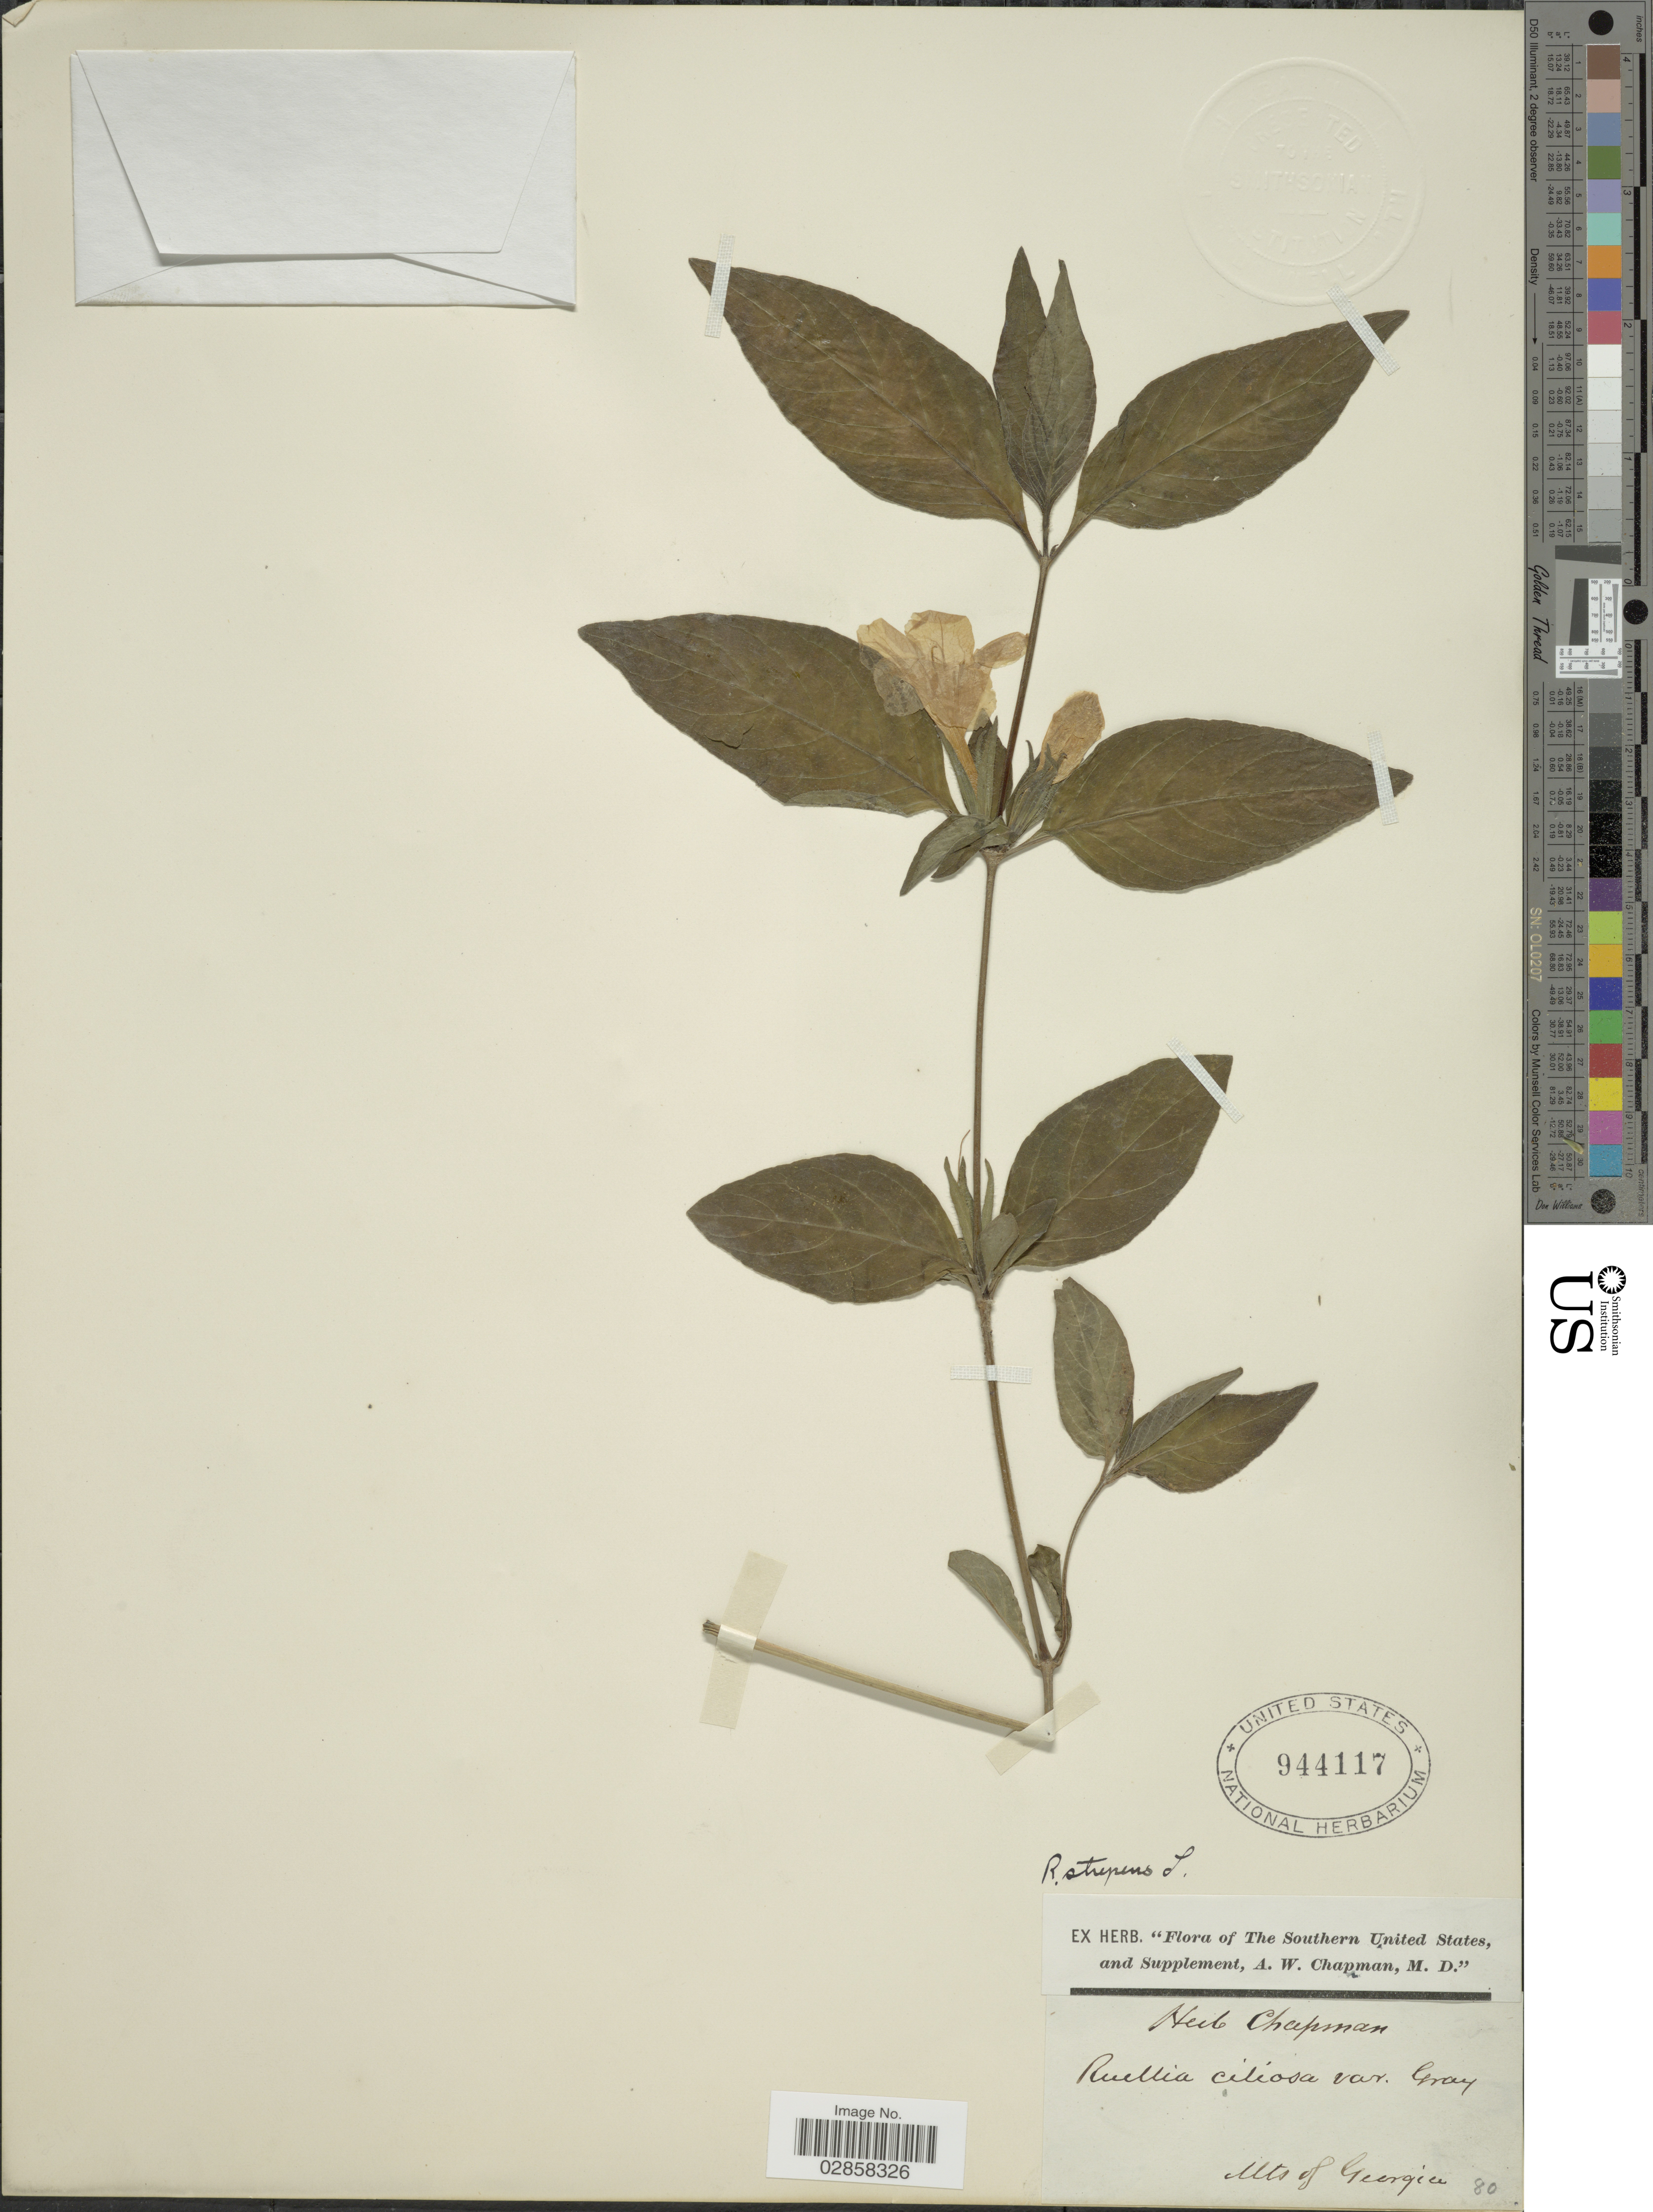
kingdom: Plantae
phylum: Tracheophyta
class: Magnoliopsida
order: Lamiales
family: Acanthaceae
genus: Ruellia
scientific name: Ruellia strepens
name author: L.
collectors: ex herb. A.W. Chapman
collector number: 80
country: United States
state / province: Georgia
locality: The Southern United States, and Supplement. Mts of Georgia.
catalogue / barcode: US 944117